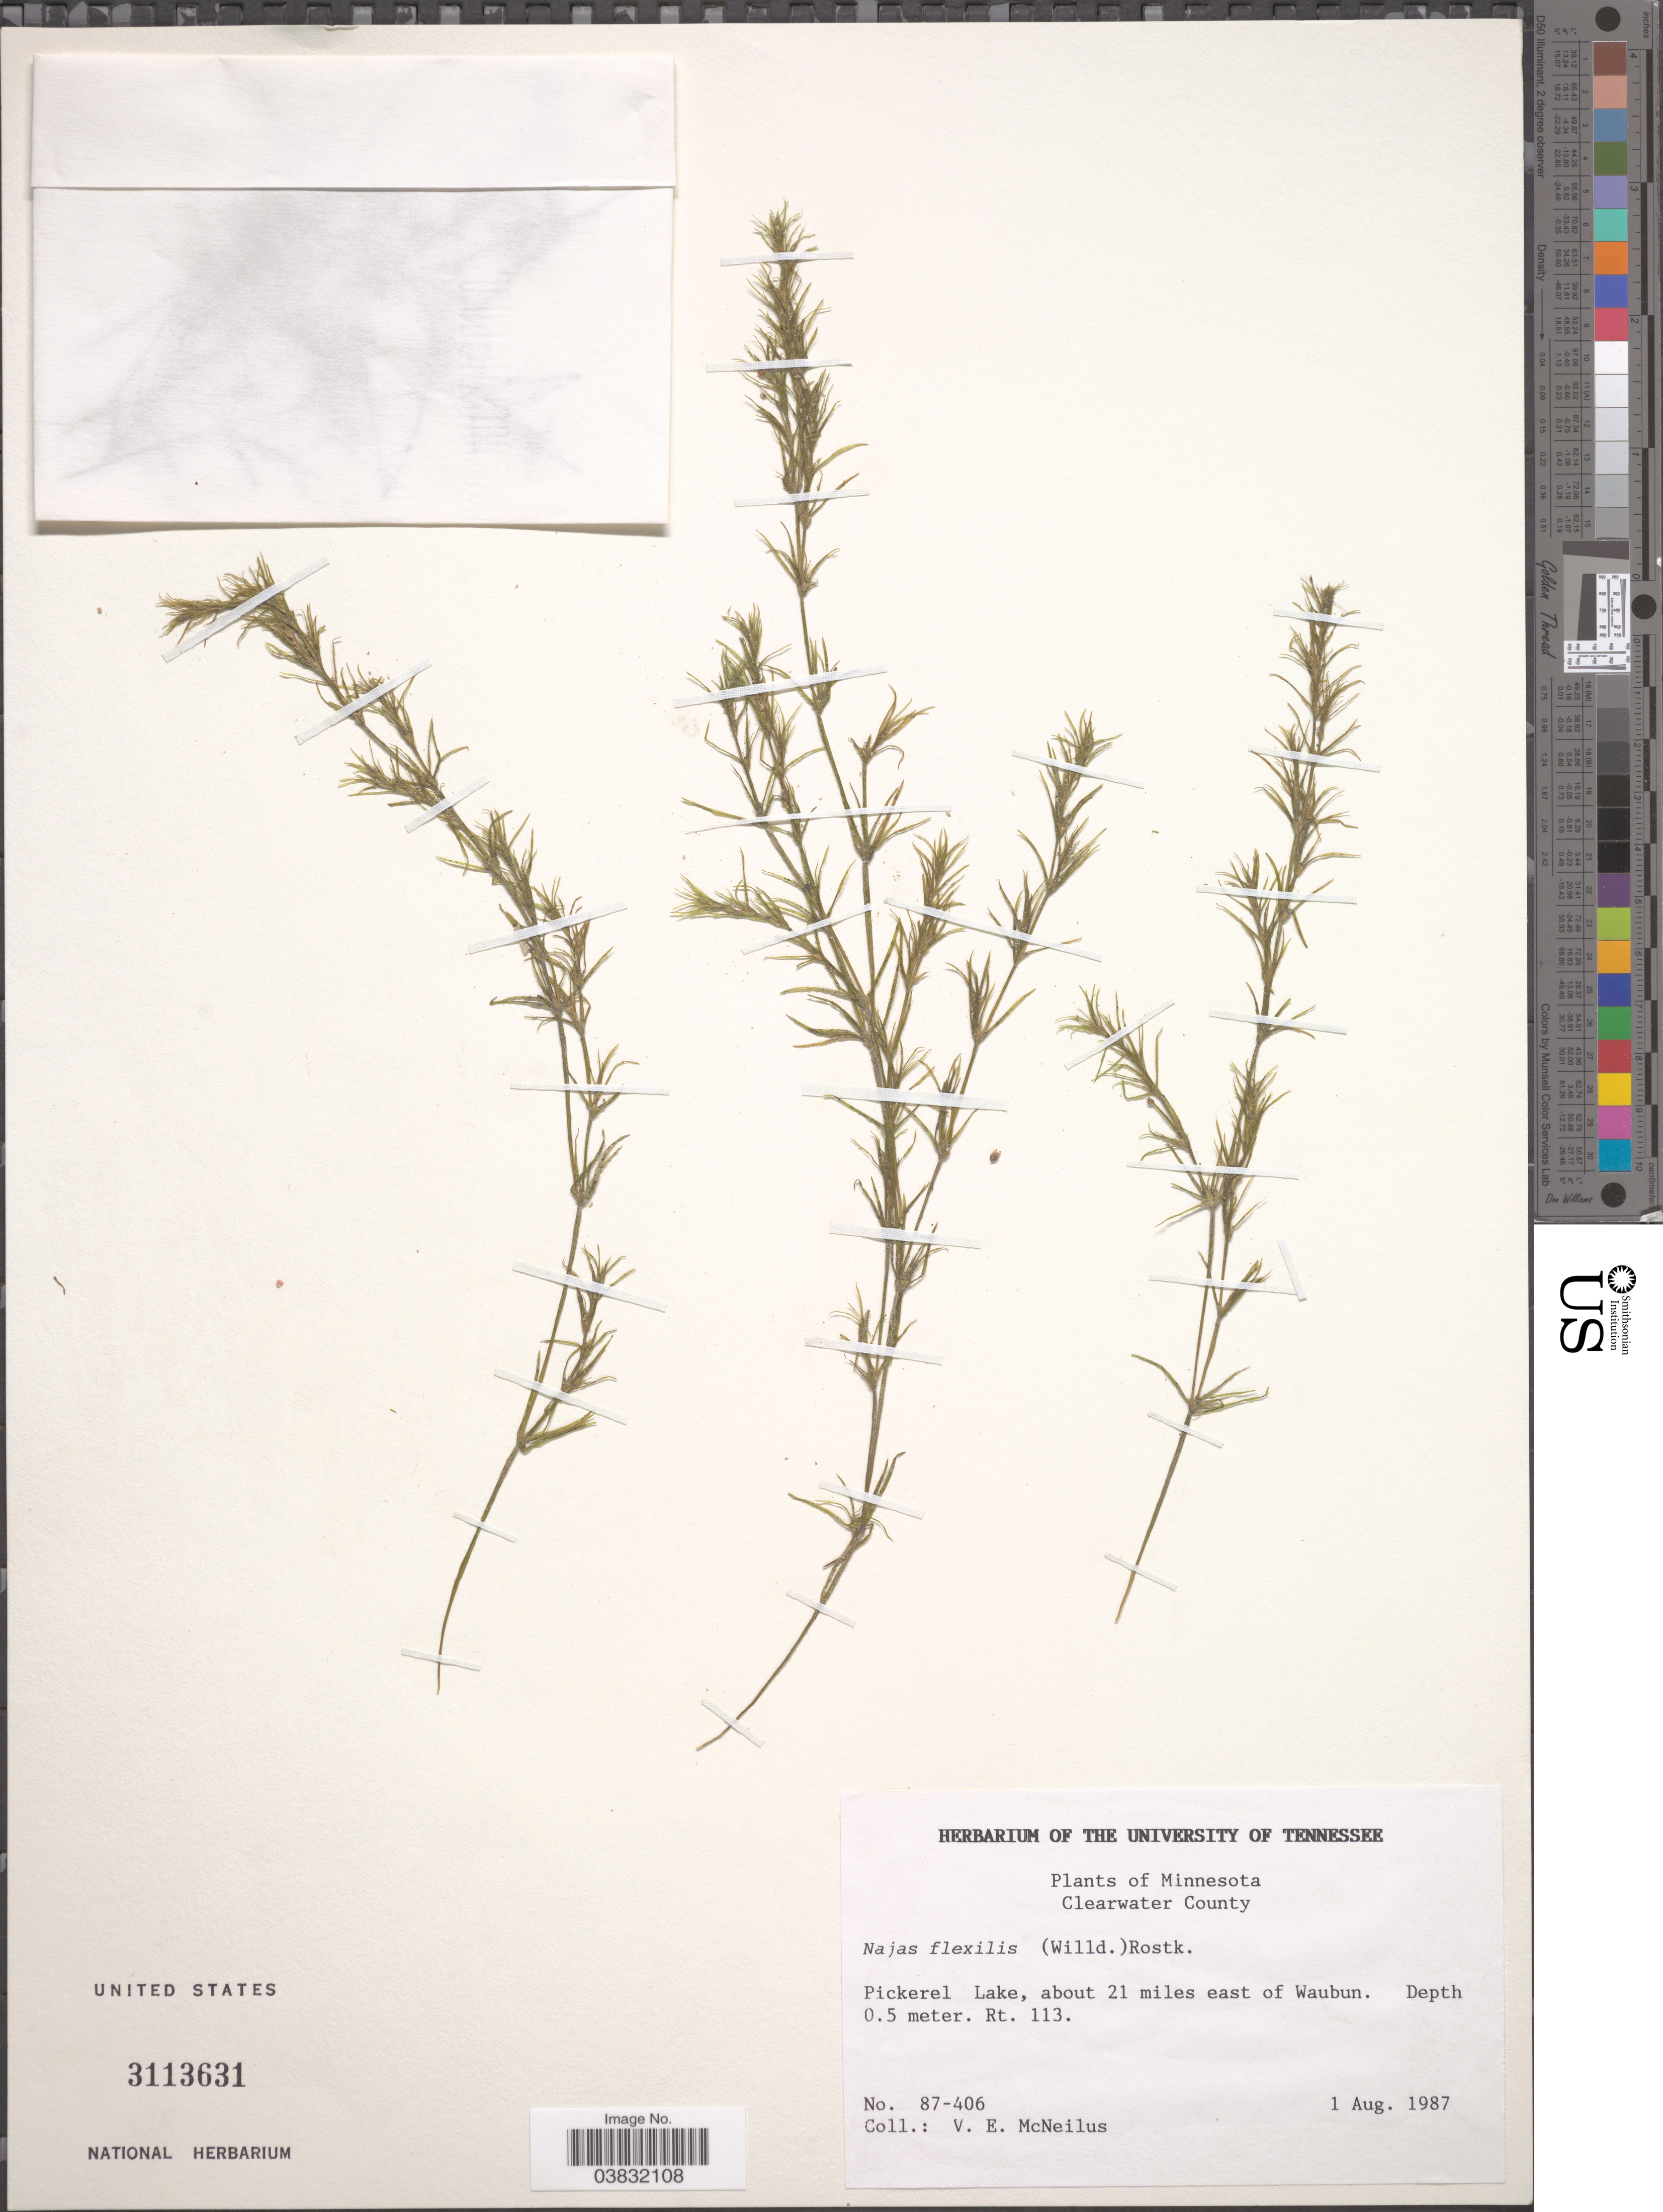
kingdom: Plantae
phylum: Tracheophyta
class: Liliopsida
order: Alismatales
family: Hydrocharitaceae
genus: Najas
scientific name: Najas flexilis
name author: (Willd.) Rostk. & Schmidt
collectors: V. Mcneilus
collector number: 87-406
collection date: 1987-08-01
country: United States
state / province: Minnesota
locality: Clearwater County. Pickerel Lake, about 21 miles east of Waubun. Rt. 113.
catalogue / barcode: US 3113631